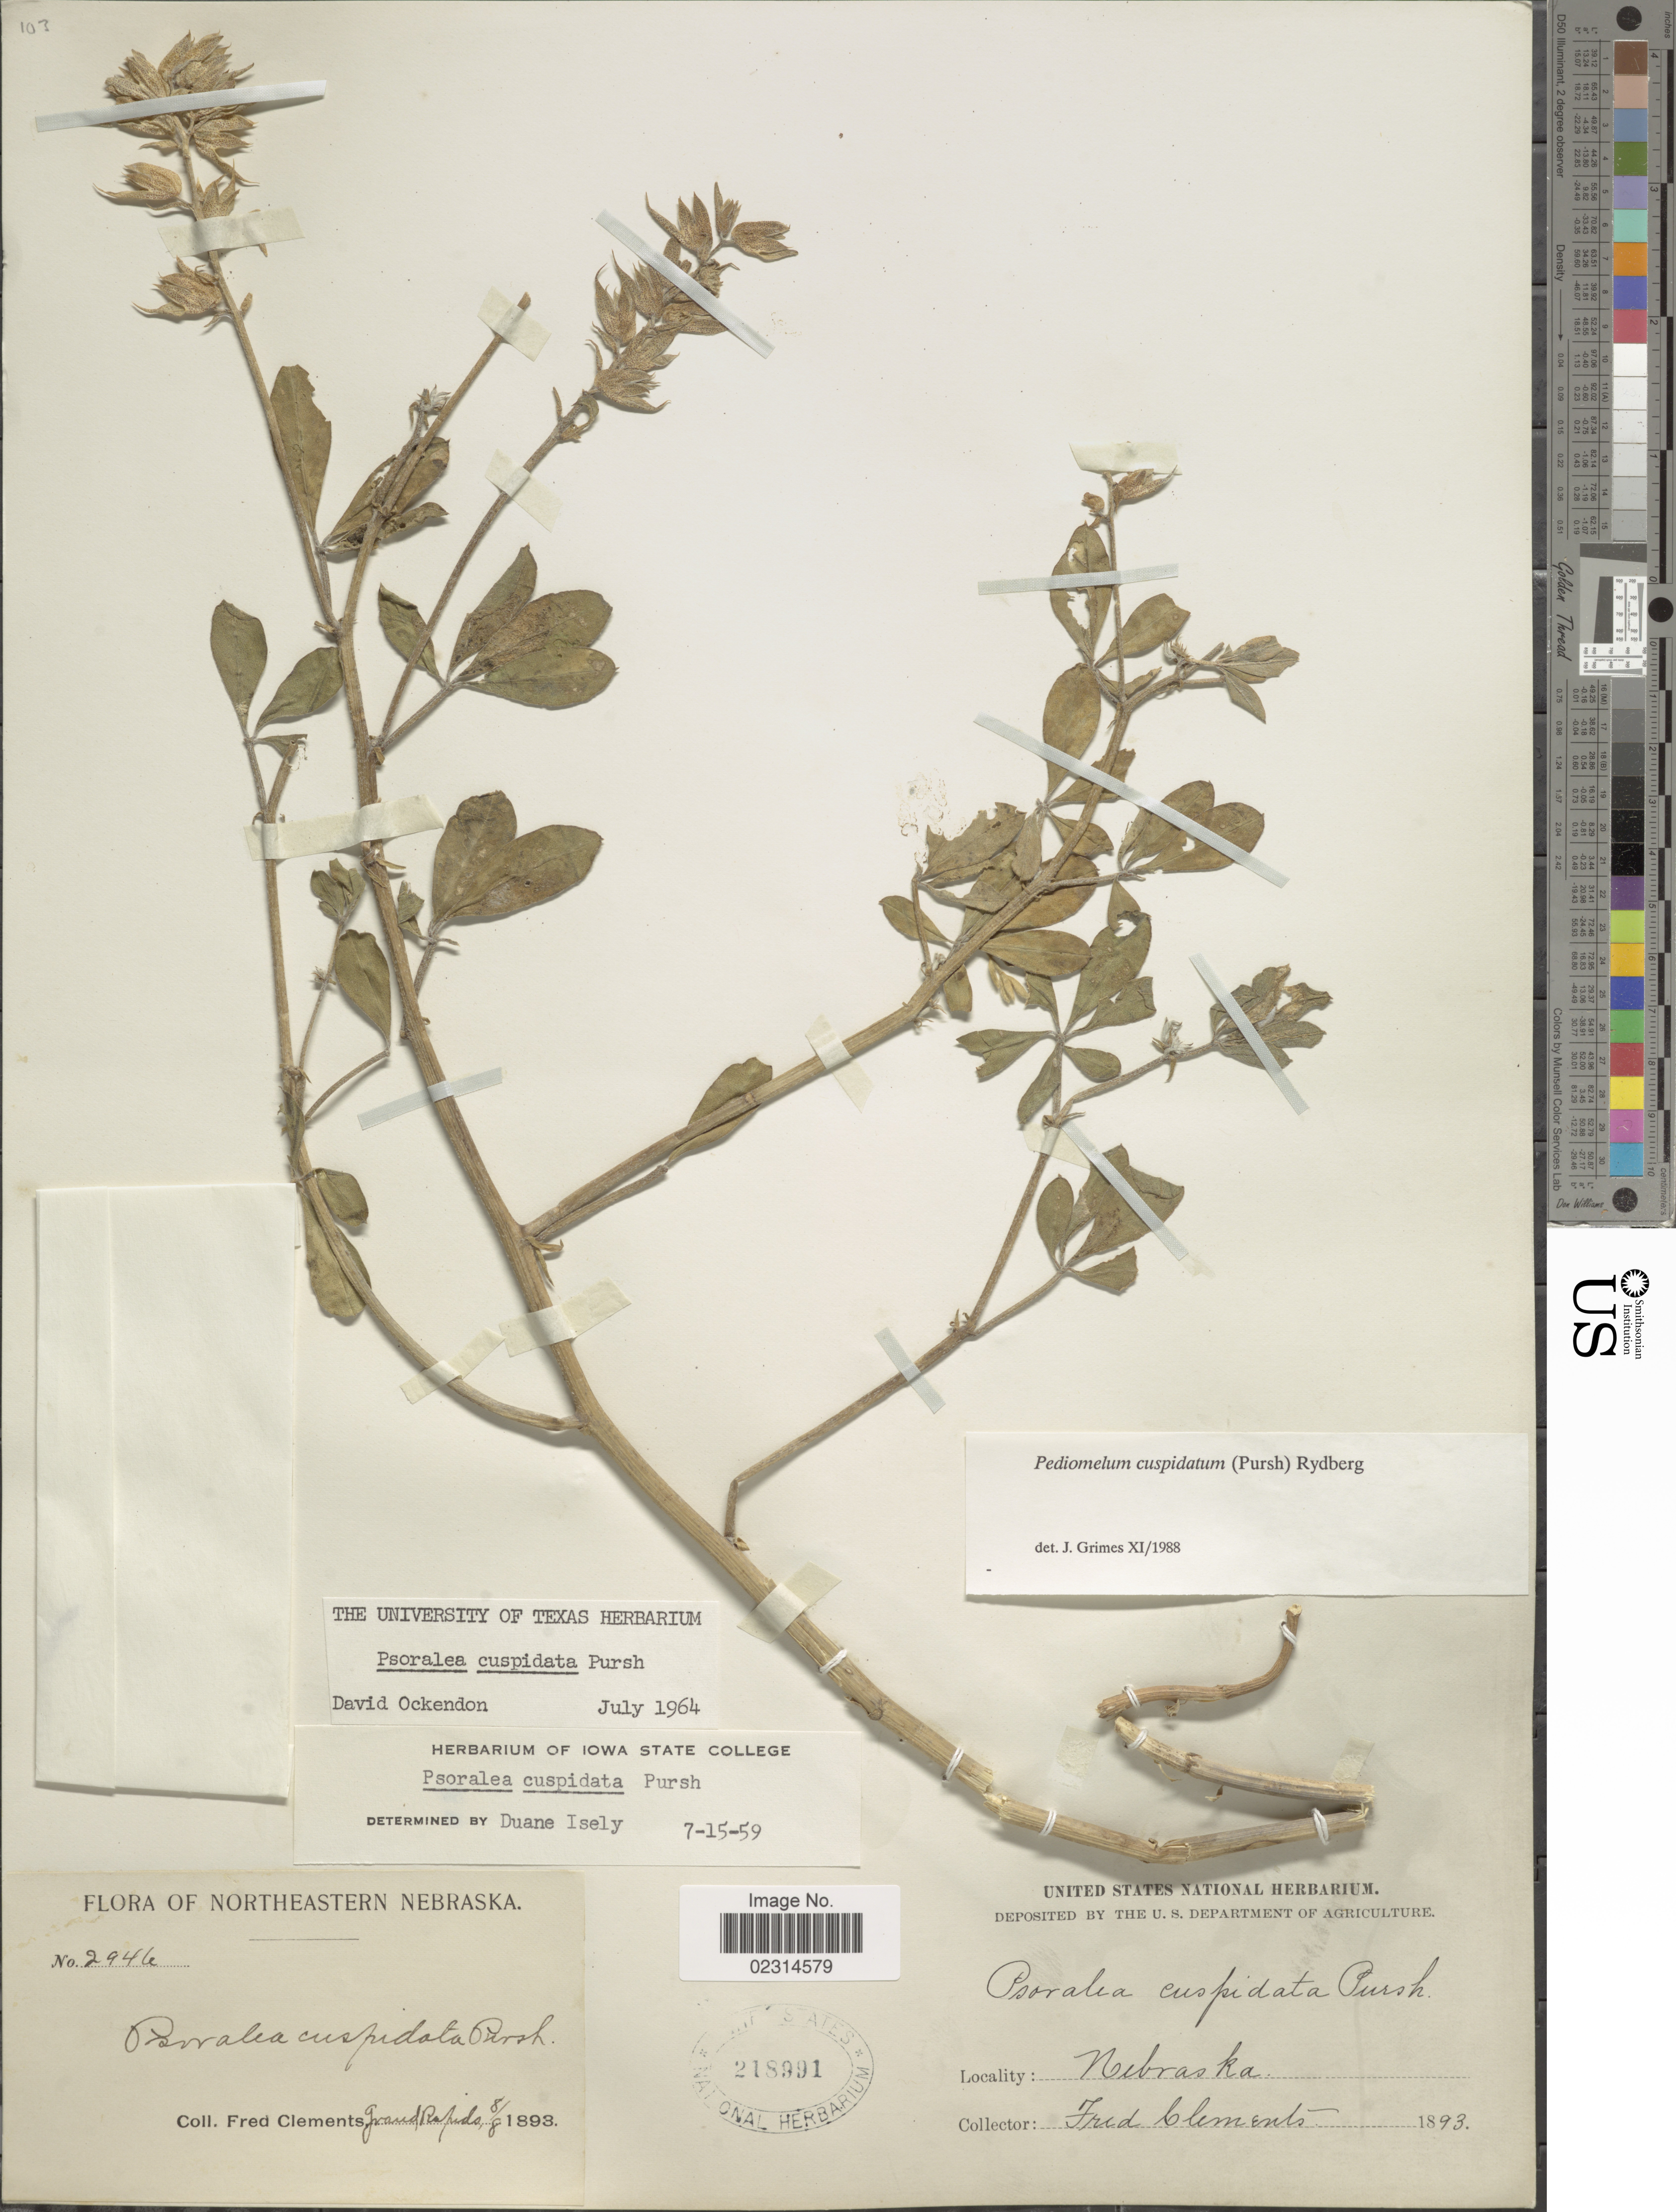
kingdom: Plantae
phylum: Tracheophyta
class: Magnoliopsida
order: Fabales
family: Fabaceae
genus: Pediomelum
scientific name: Pediomelum cuspidatum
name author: (Pursh) Rydb.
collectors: F. Clements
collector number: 2946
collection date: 1893-08-08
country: United States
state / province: Nebraska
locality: Northeastern Nebraska, Grand Rapids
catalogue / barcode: US 218991